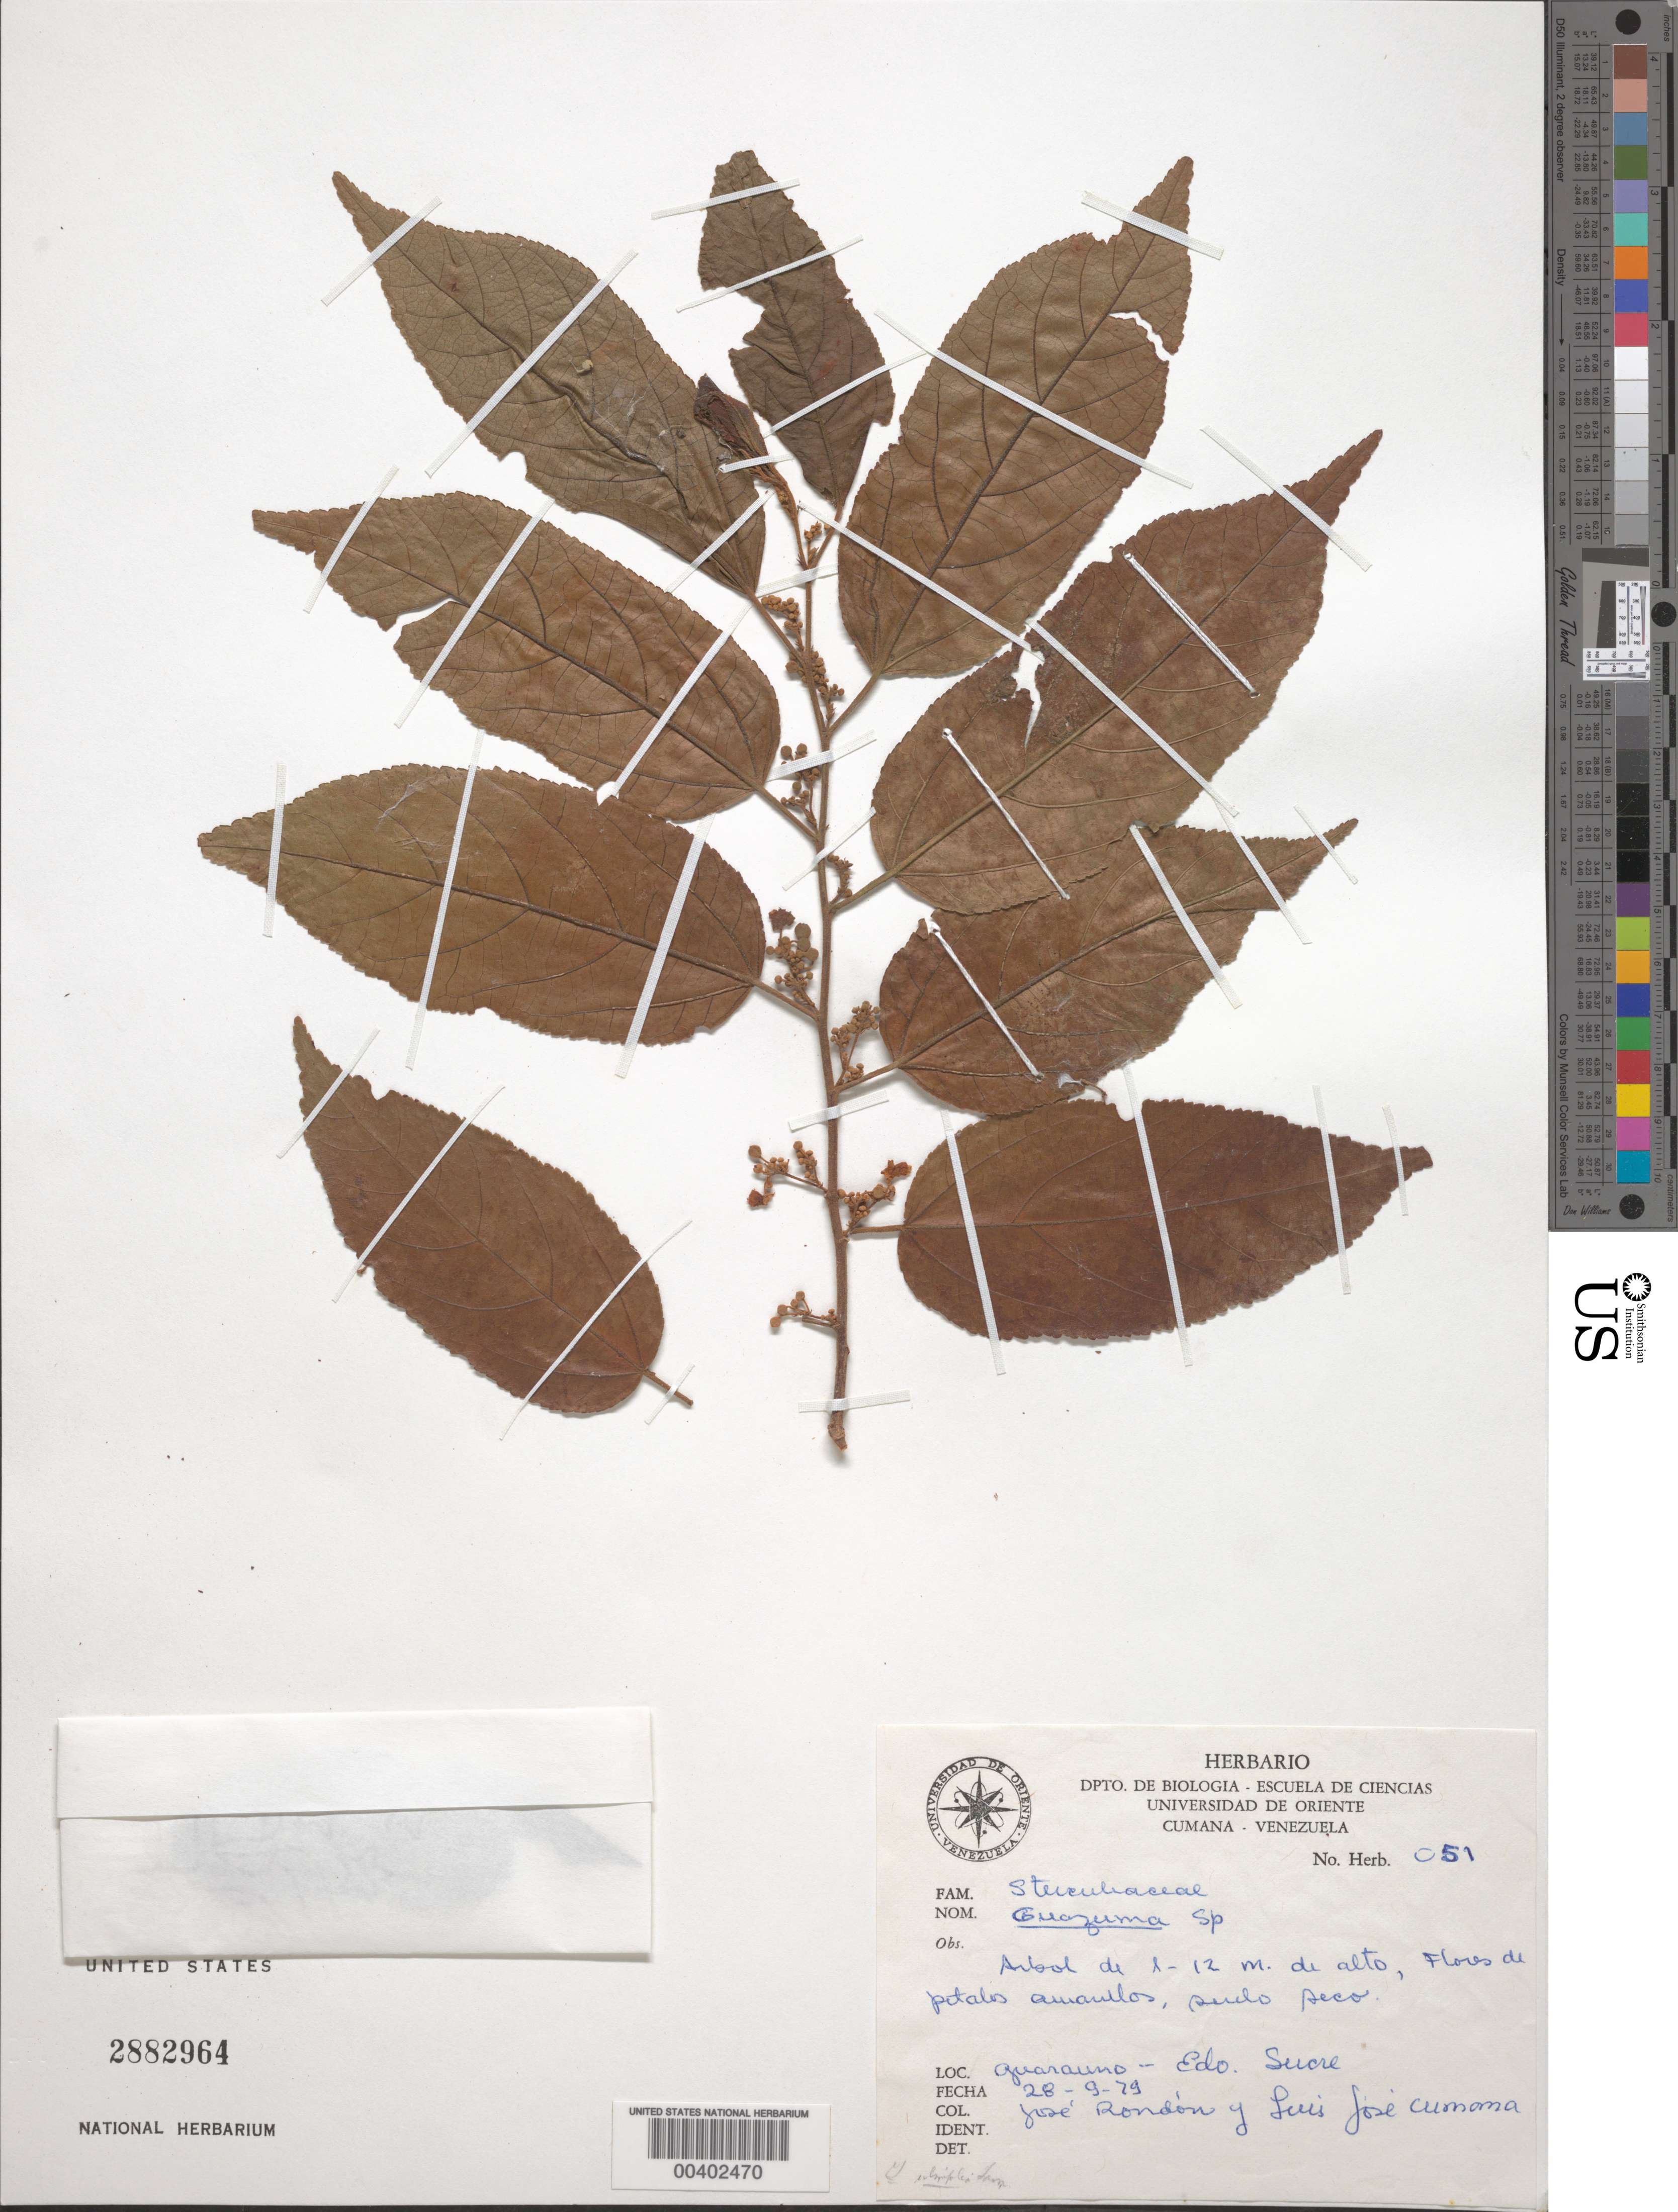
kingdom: Plantae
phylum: Tracheophyta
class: Magnoliopsida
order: Malvales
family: Malvaceae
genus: Guazuma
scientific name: Guazuma ulmifolia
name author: Lam.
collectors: J. Rondón & J. Cumoma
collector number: herb. 051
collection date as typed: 28 Sep 1979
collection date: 1979-09-28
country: Venezuela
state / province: Sucre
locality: Guaraumo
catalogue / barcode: US 2882964